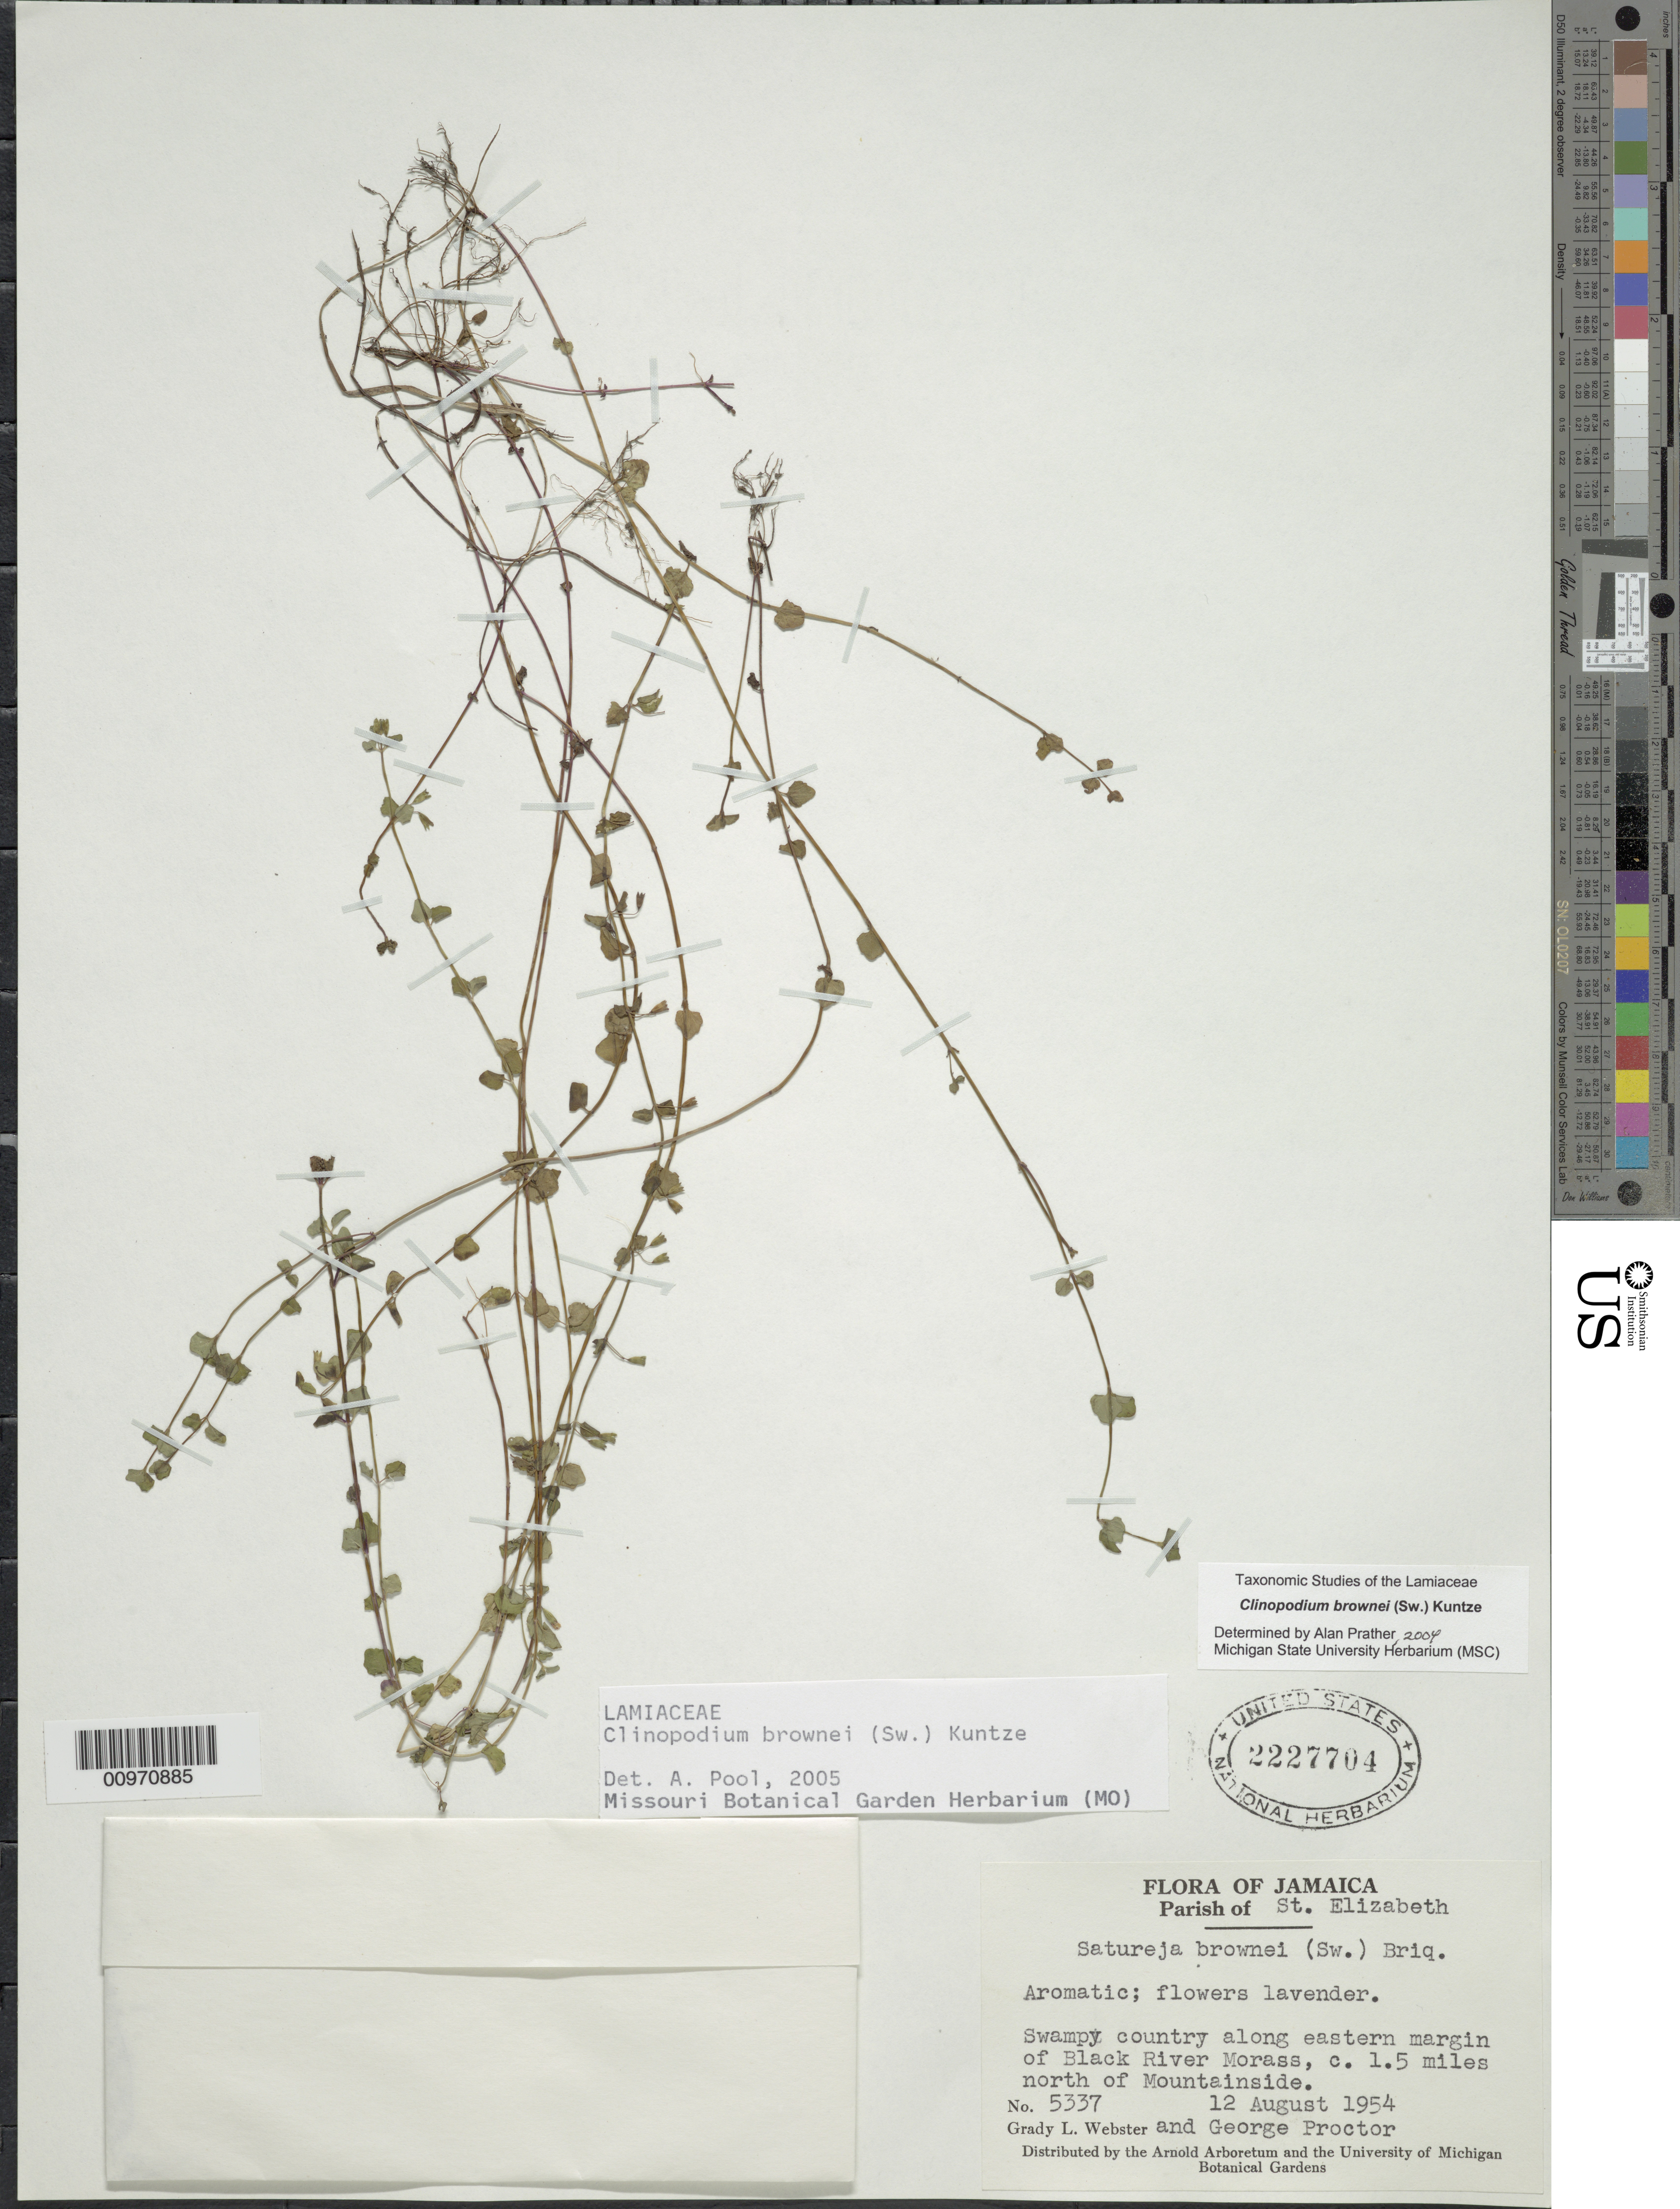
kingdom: Plantae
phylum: Tracheophyta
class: Magnoliopsida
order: Lamiales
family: Lamiaceae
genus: Clinopodium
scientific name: Clinopodium brownei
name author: (Sw.) Kuntze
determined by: Pool, A., (MO), Missouri Botanical Garden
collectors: G. L. Webster & G. Proctor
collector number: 5337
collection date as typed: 12 Aug 1954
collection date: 1954-08-12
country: Jamaica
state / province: Saint Elizabeth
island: Jamaica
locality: Eastern margin of Black River Morass, c. 1.5 miles north of Mountainside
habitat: Swampy country along river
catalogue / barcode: US 2227704